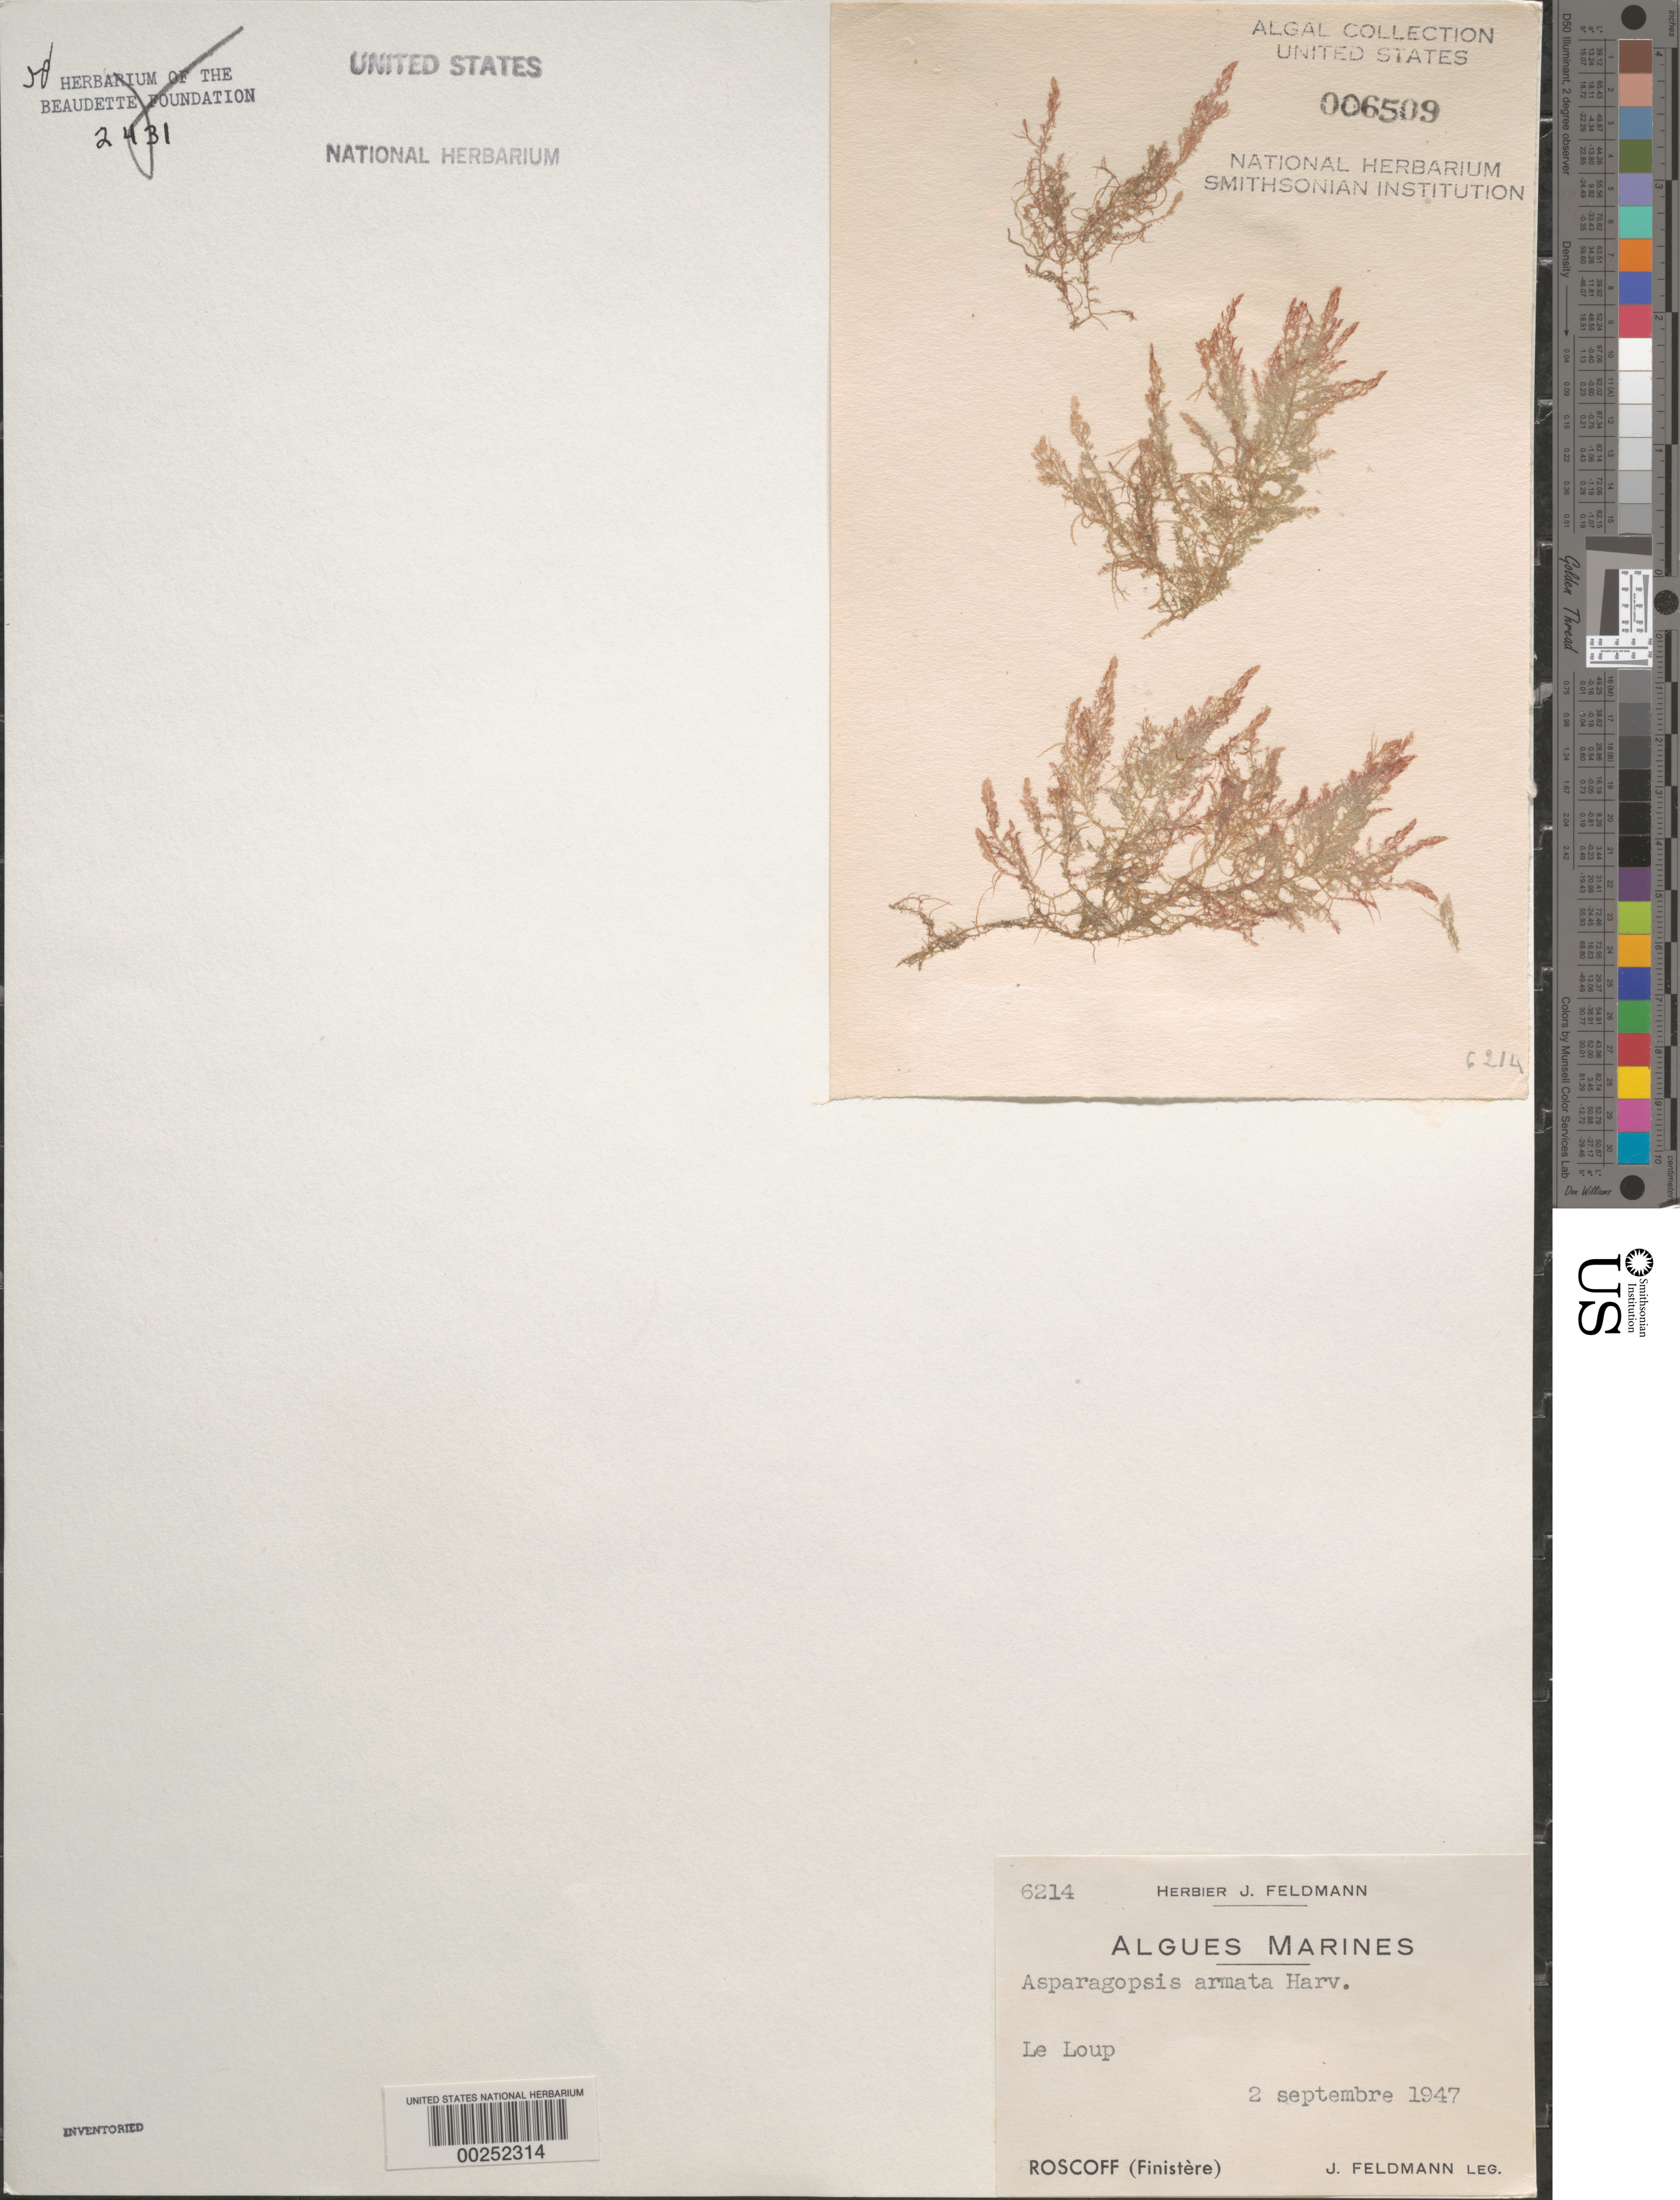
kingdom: Plantae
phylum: Rhodophyta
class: Florideophyceae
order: Bonnemaisoniales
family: Bonnemaisoniaceae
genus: Asparagopsis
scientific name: Asparagopsis armata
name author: Harv.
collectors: J. Feldmann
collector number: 6214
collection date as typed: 02 Sep 1947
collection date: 1947-09-02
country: France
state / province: Bretagne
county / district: Finistère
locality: Le loup, roscoff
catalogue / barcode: US 6509